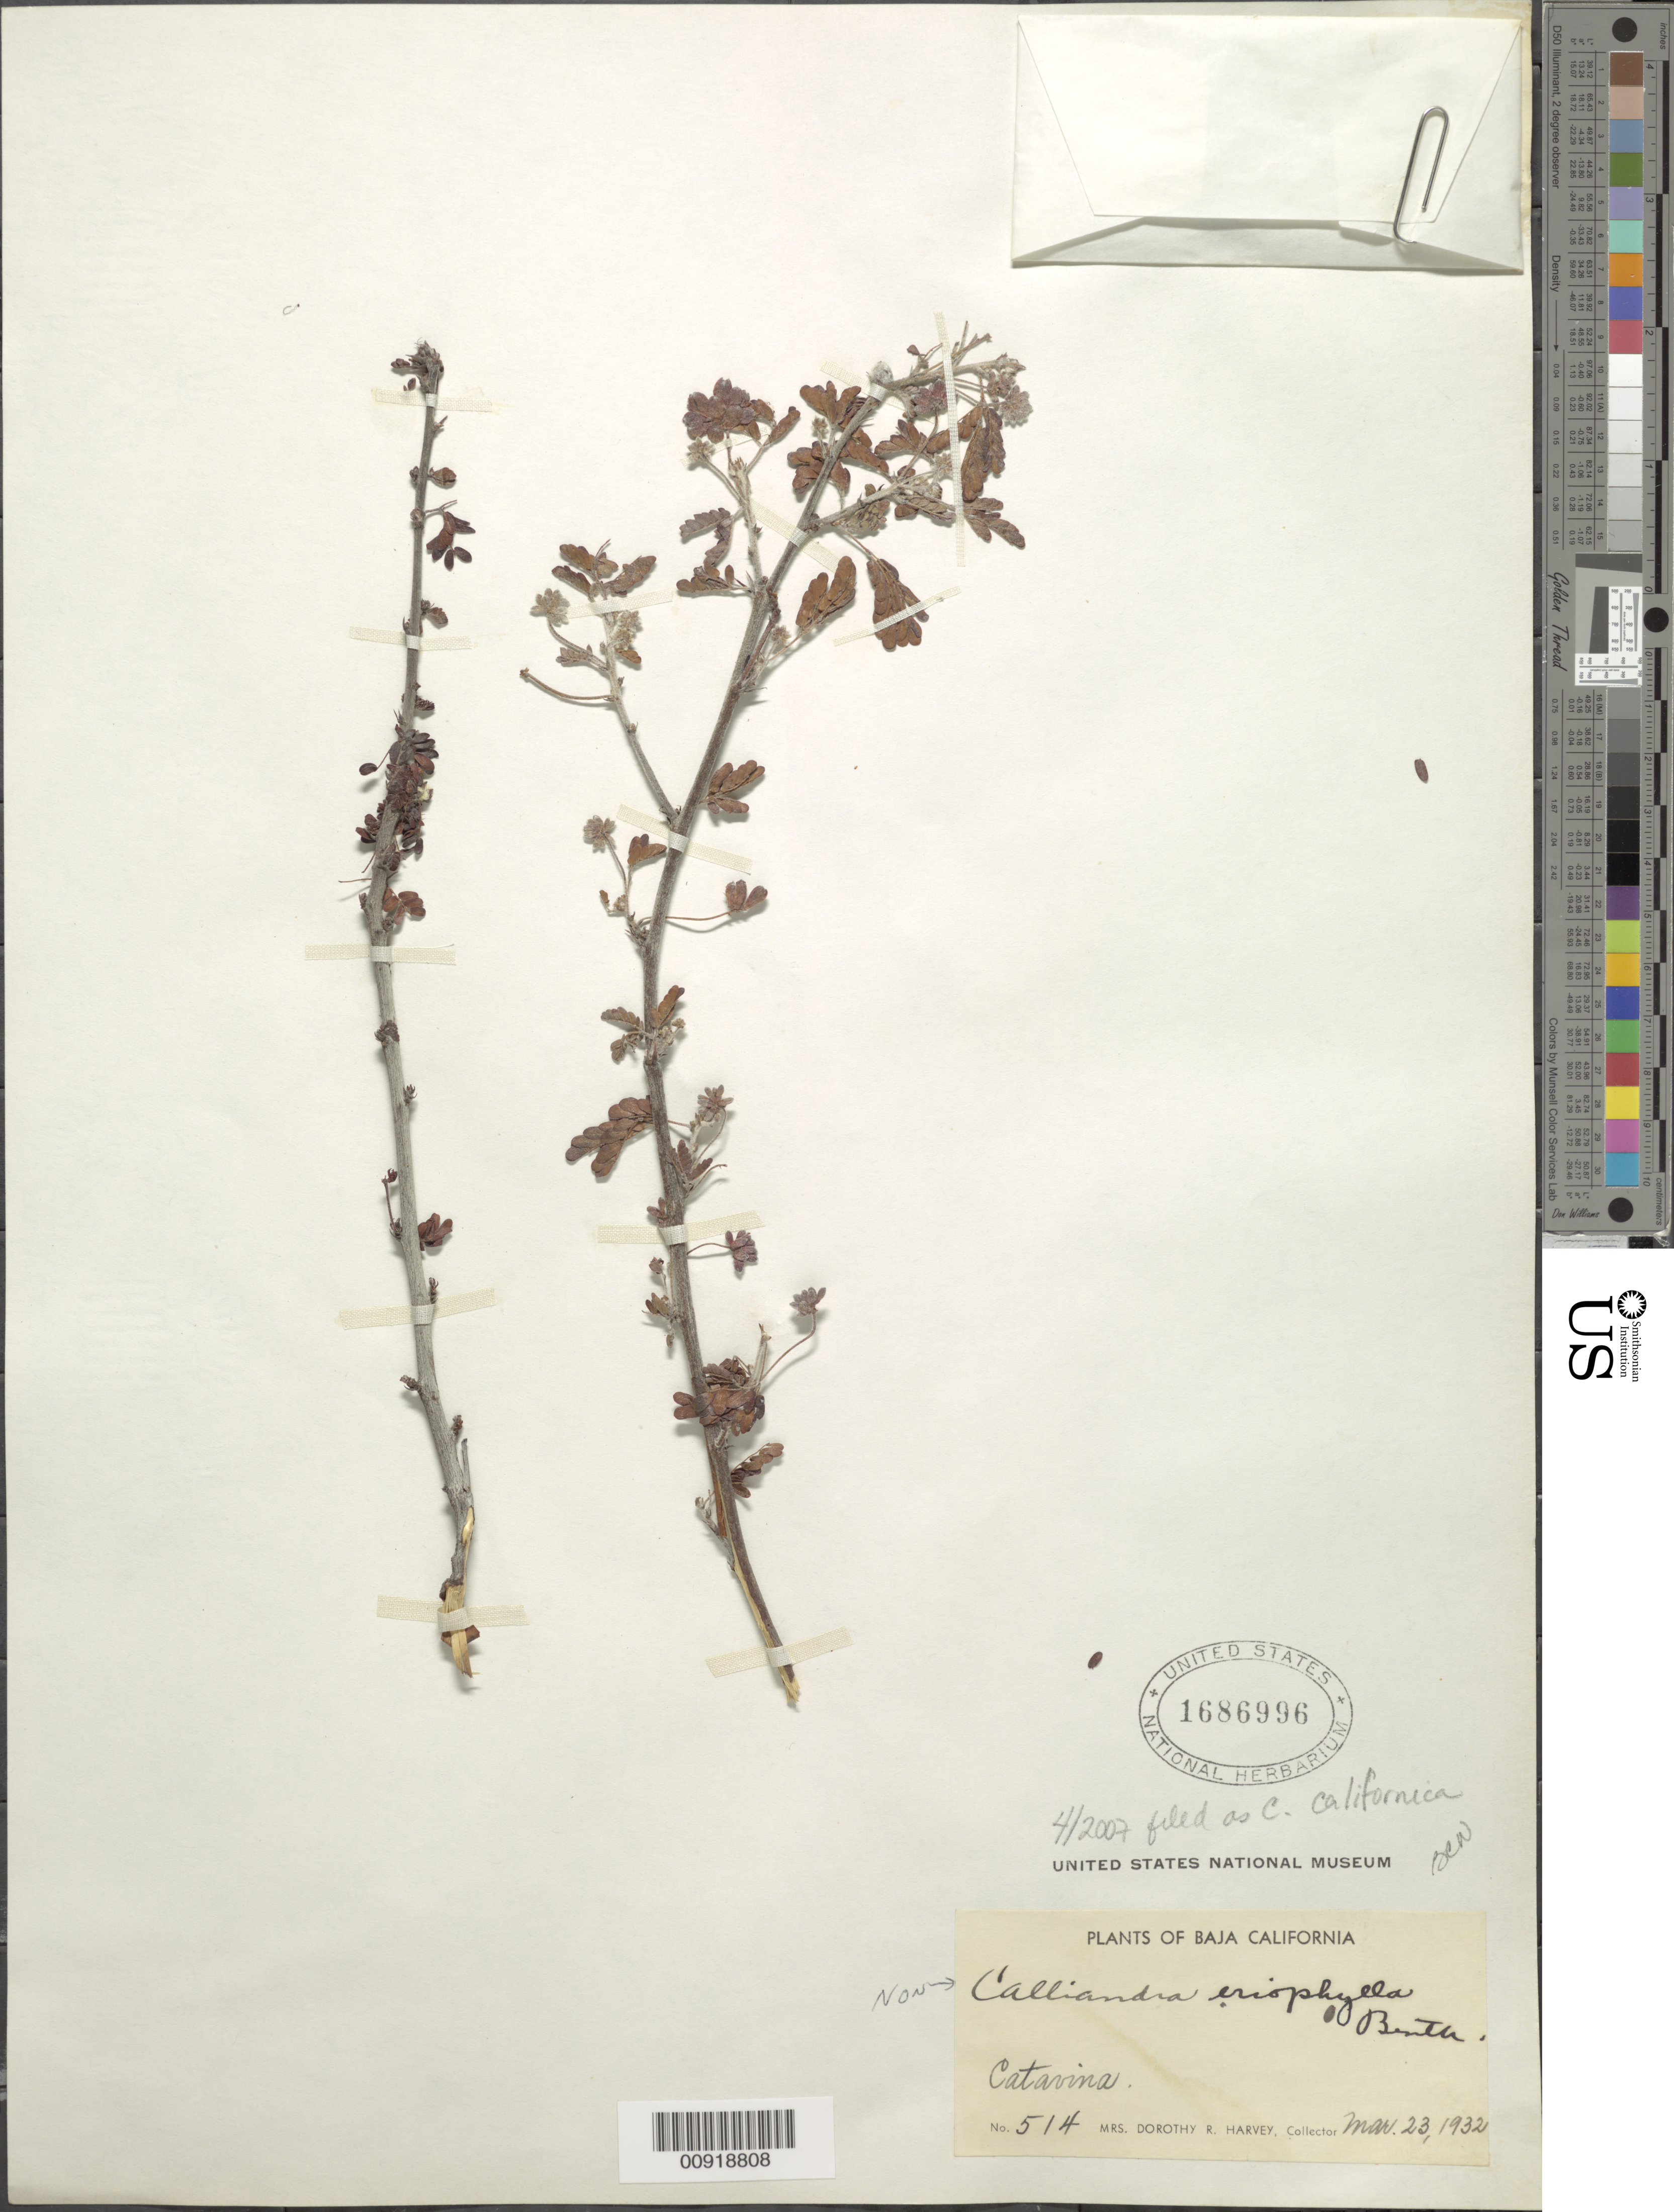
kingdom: Plantae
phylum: Tracheophyta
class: Magnoliopsida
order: Fabales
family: Fabaceae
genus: Calliandra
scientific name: Calliandra californica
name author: Benth.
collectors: Harvey, Mrs. D. R.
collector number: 514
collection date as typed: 23 Mar 1932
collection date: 1932-03-23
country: Mexico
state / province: Baja California Norte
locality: Catavina.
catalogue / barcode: US 1686996